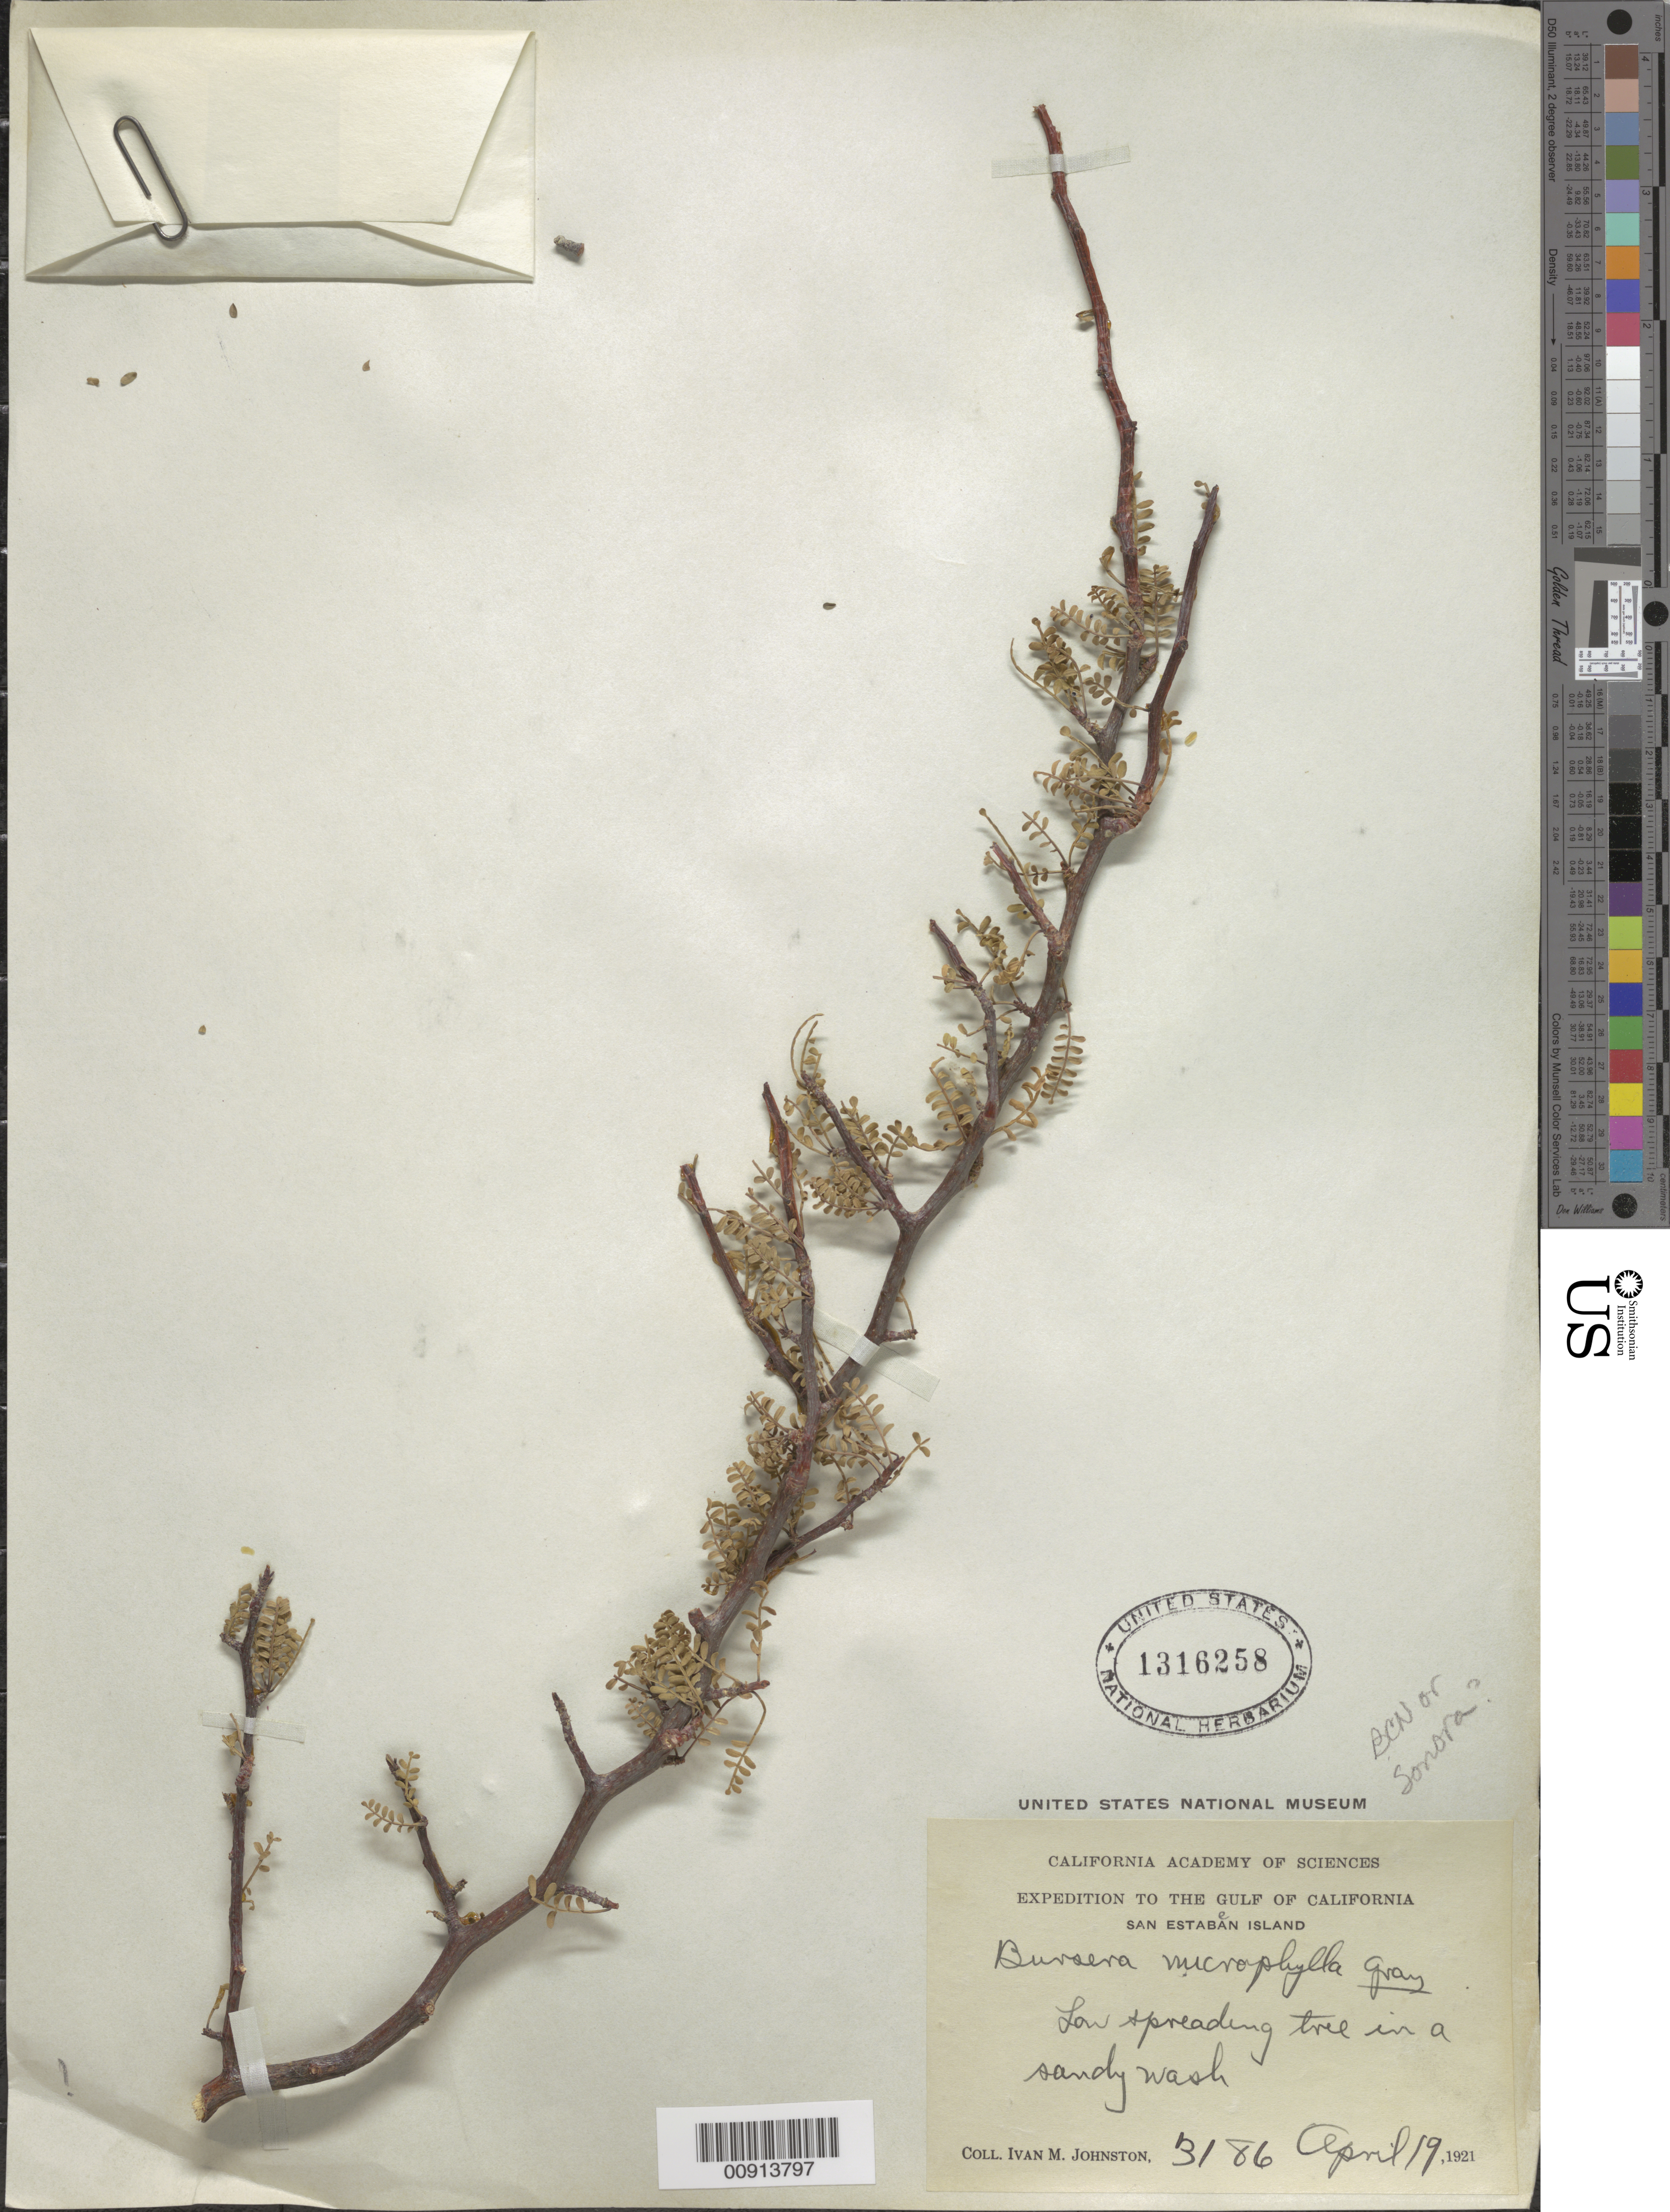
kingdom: Plantae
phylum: Tracheophyta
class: Magnoliopsida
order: Sapindales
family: Burseraceae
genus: Bursera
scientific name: Bursera microphylla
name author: A. Gray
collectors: I.M. Johnston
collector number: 3186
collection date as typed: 19 Apr 1921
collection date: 1921-04-19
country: Mexico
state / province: Baja California Norte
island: Isla San Esteban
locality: San Esteban Island. Gulf of California.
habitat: Sandy wash.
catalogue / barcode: US 1316258